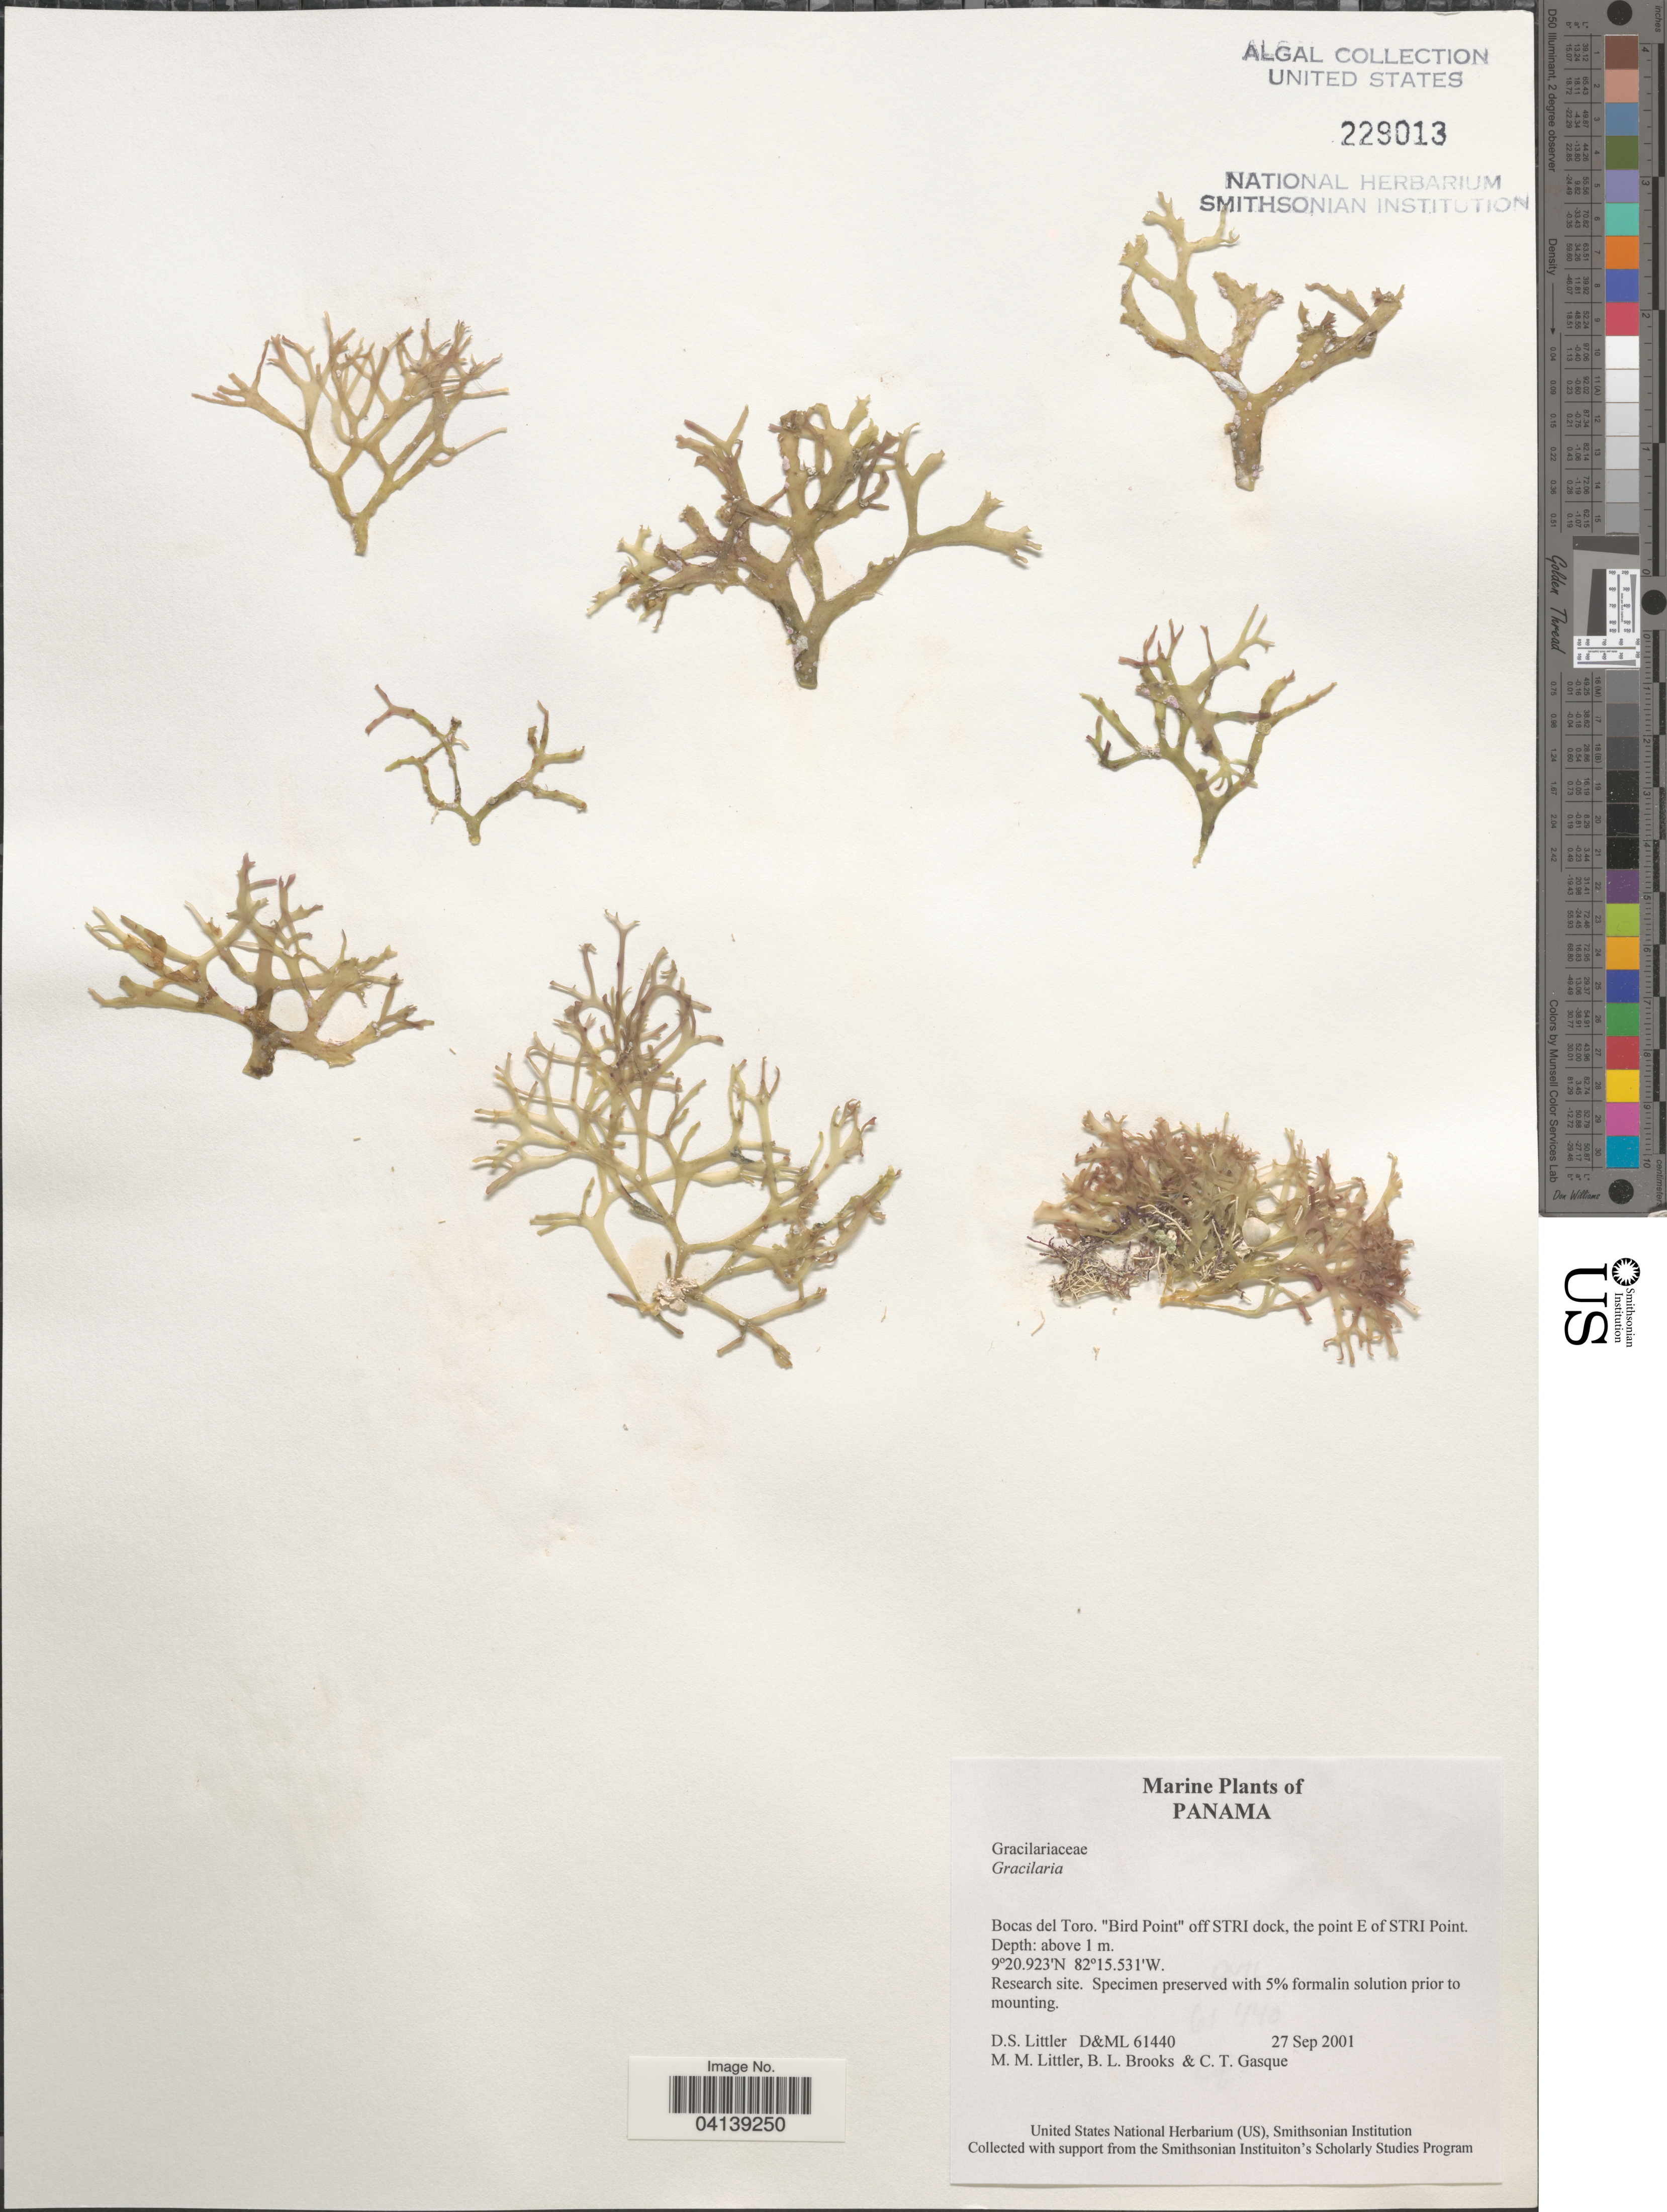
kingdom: Plantae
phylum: Rhodophyta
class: Florideophyceae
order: Gracilariales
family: Gracilariaceae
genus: Gracilaria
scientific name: Gracilaria sp.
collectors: D. S. Littler, B. Brooks & C. Gasque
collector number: D&ML61440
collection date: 2001-09-27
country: Panama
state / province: Bocas del Toro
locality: Bird Point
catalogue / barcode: US 229013